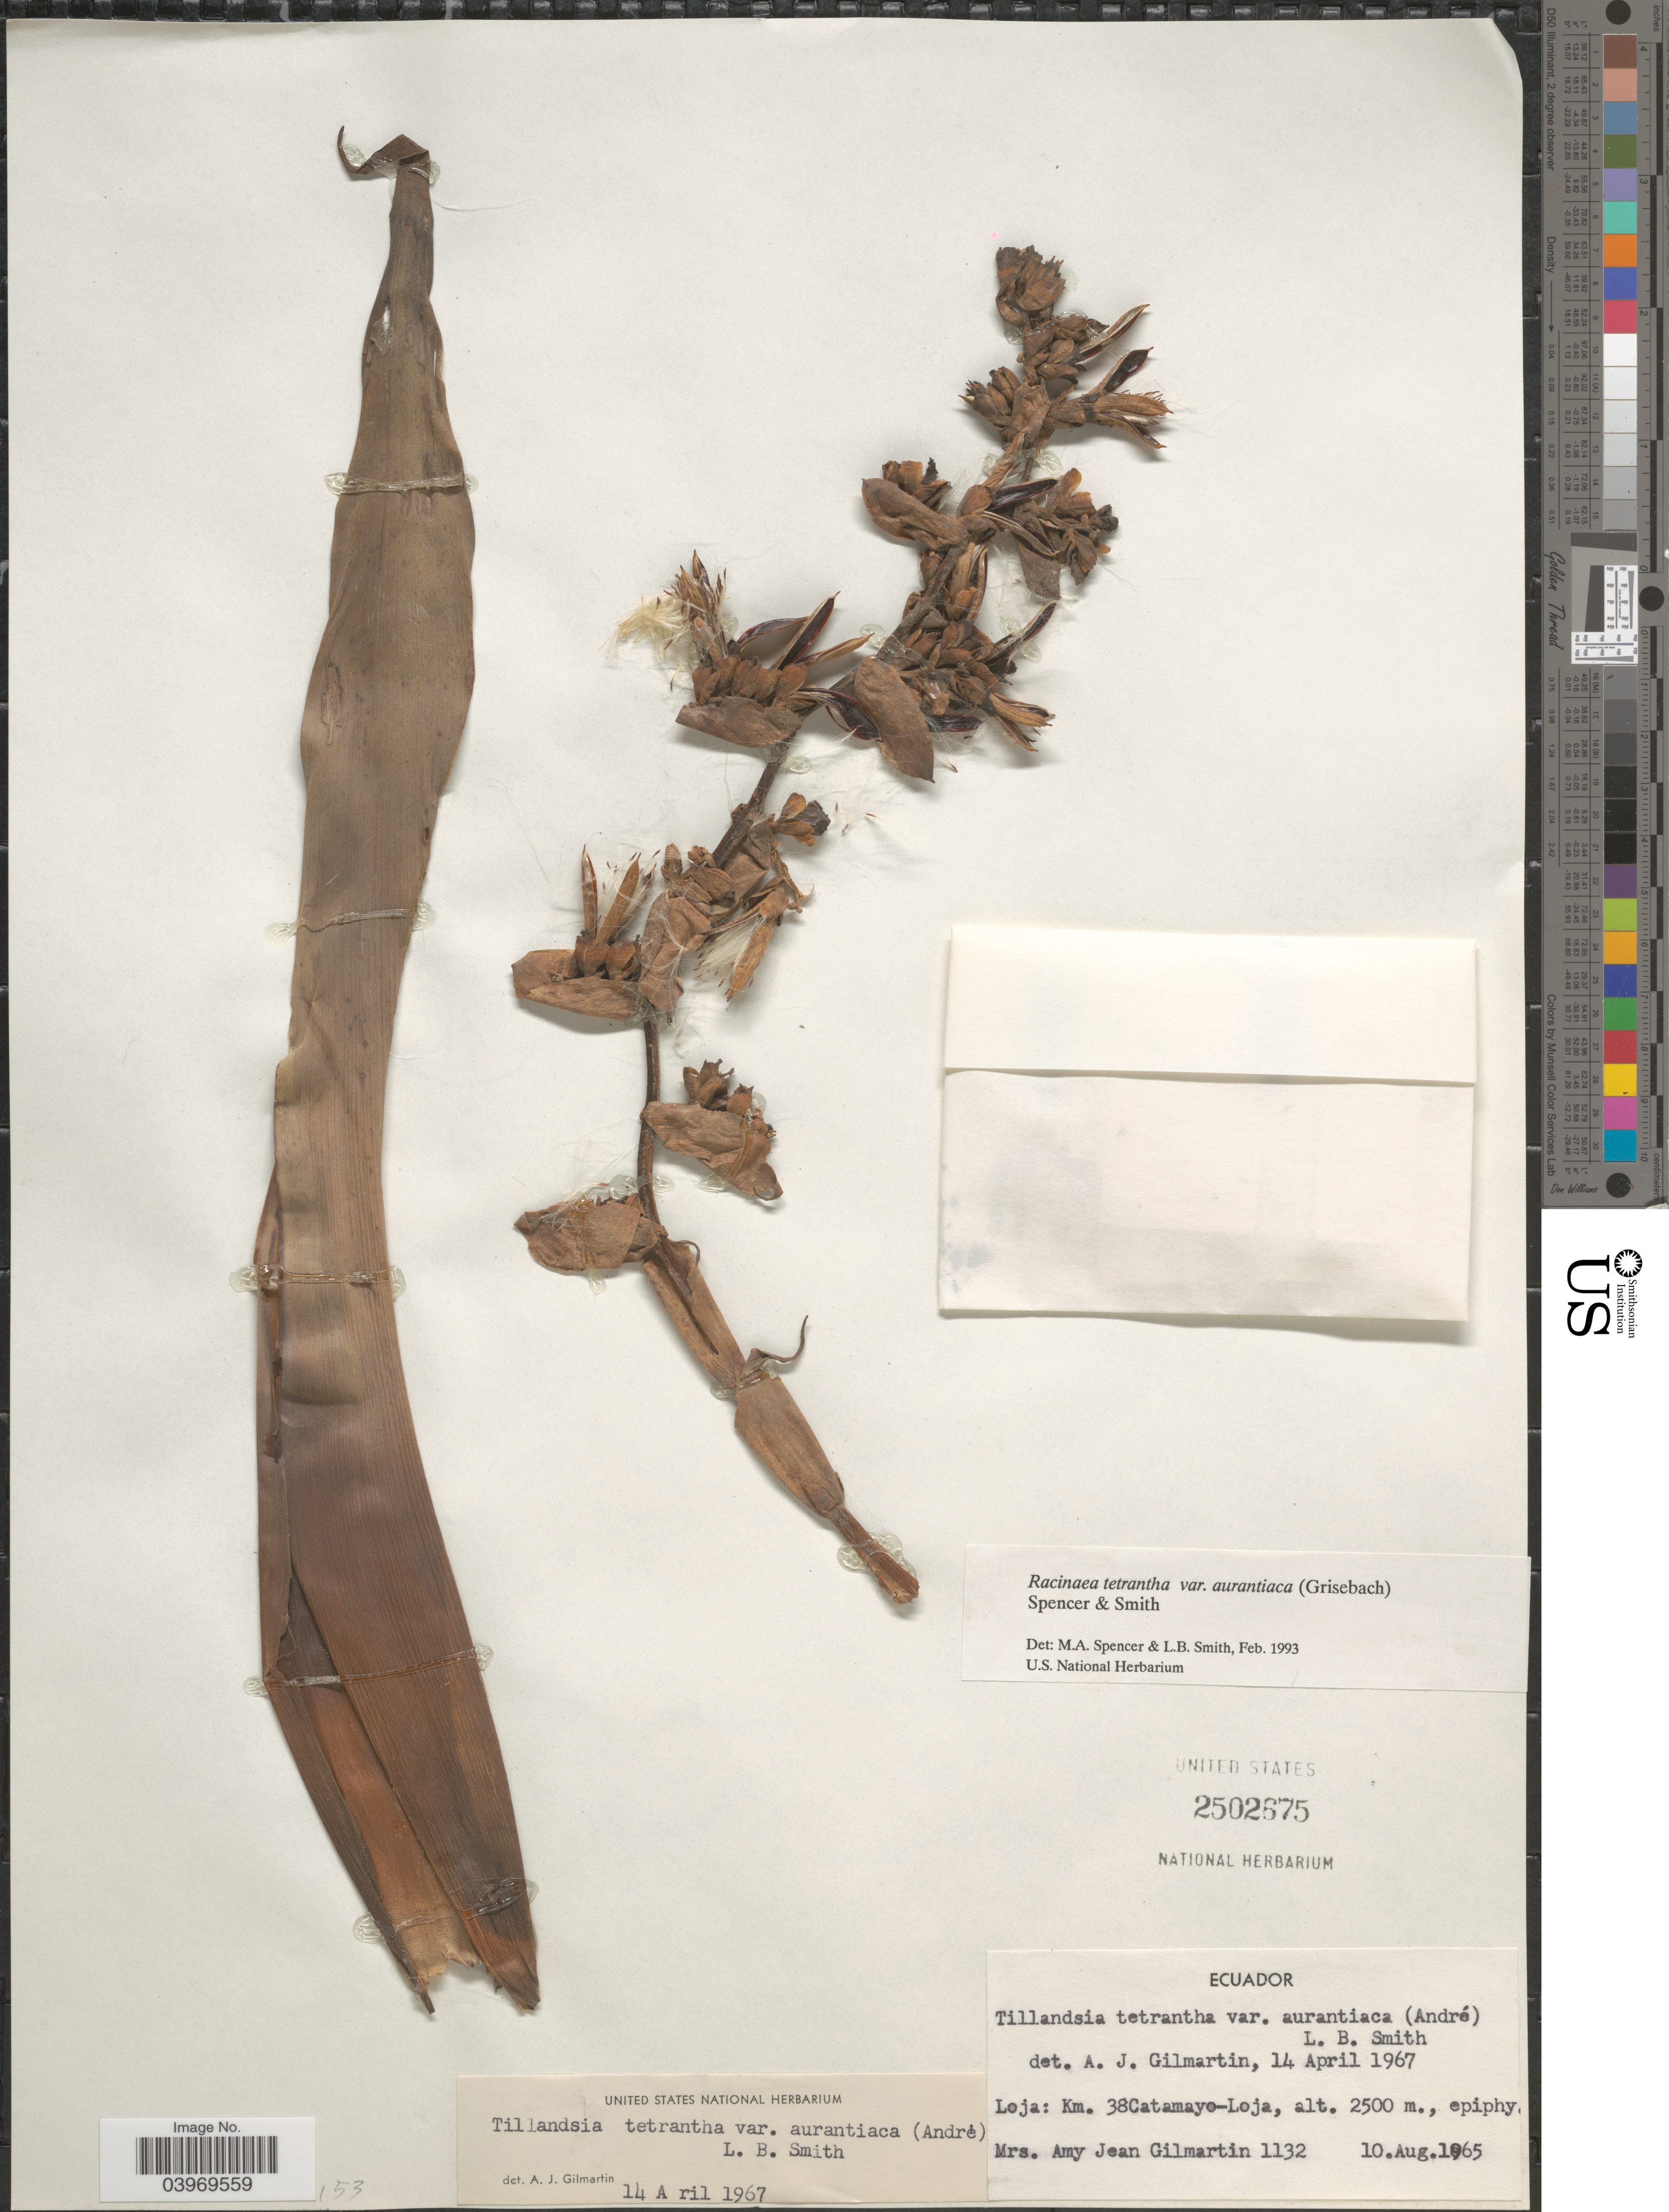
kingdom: Plantae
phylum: Tracheophyta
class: Liliopsida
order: Poales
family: Bromeliaceae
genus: Racinaea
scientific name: Racinaea tetrantha var. aurantiaca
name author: (Griseb.) M.A. Spencer & L.B. Sm.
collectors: A. J. Gilmartin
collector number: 1132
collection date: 1965-08-10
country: Ecuador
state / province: Loja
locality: Km. 38 Catamayo-Loya.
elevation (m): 2500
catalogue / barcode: US 2502675